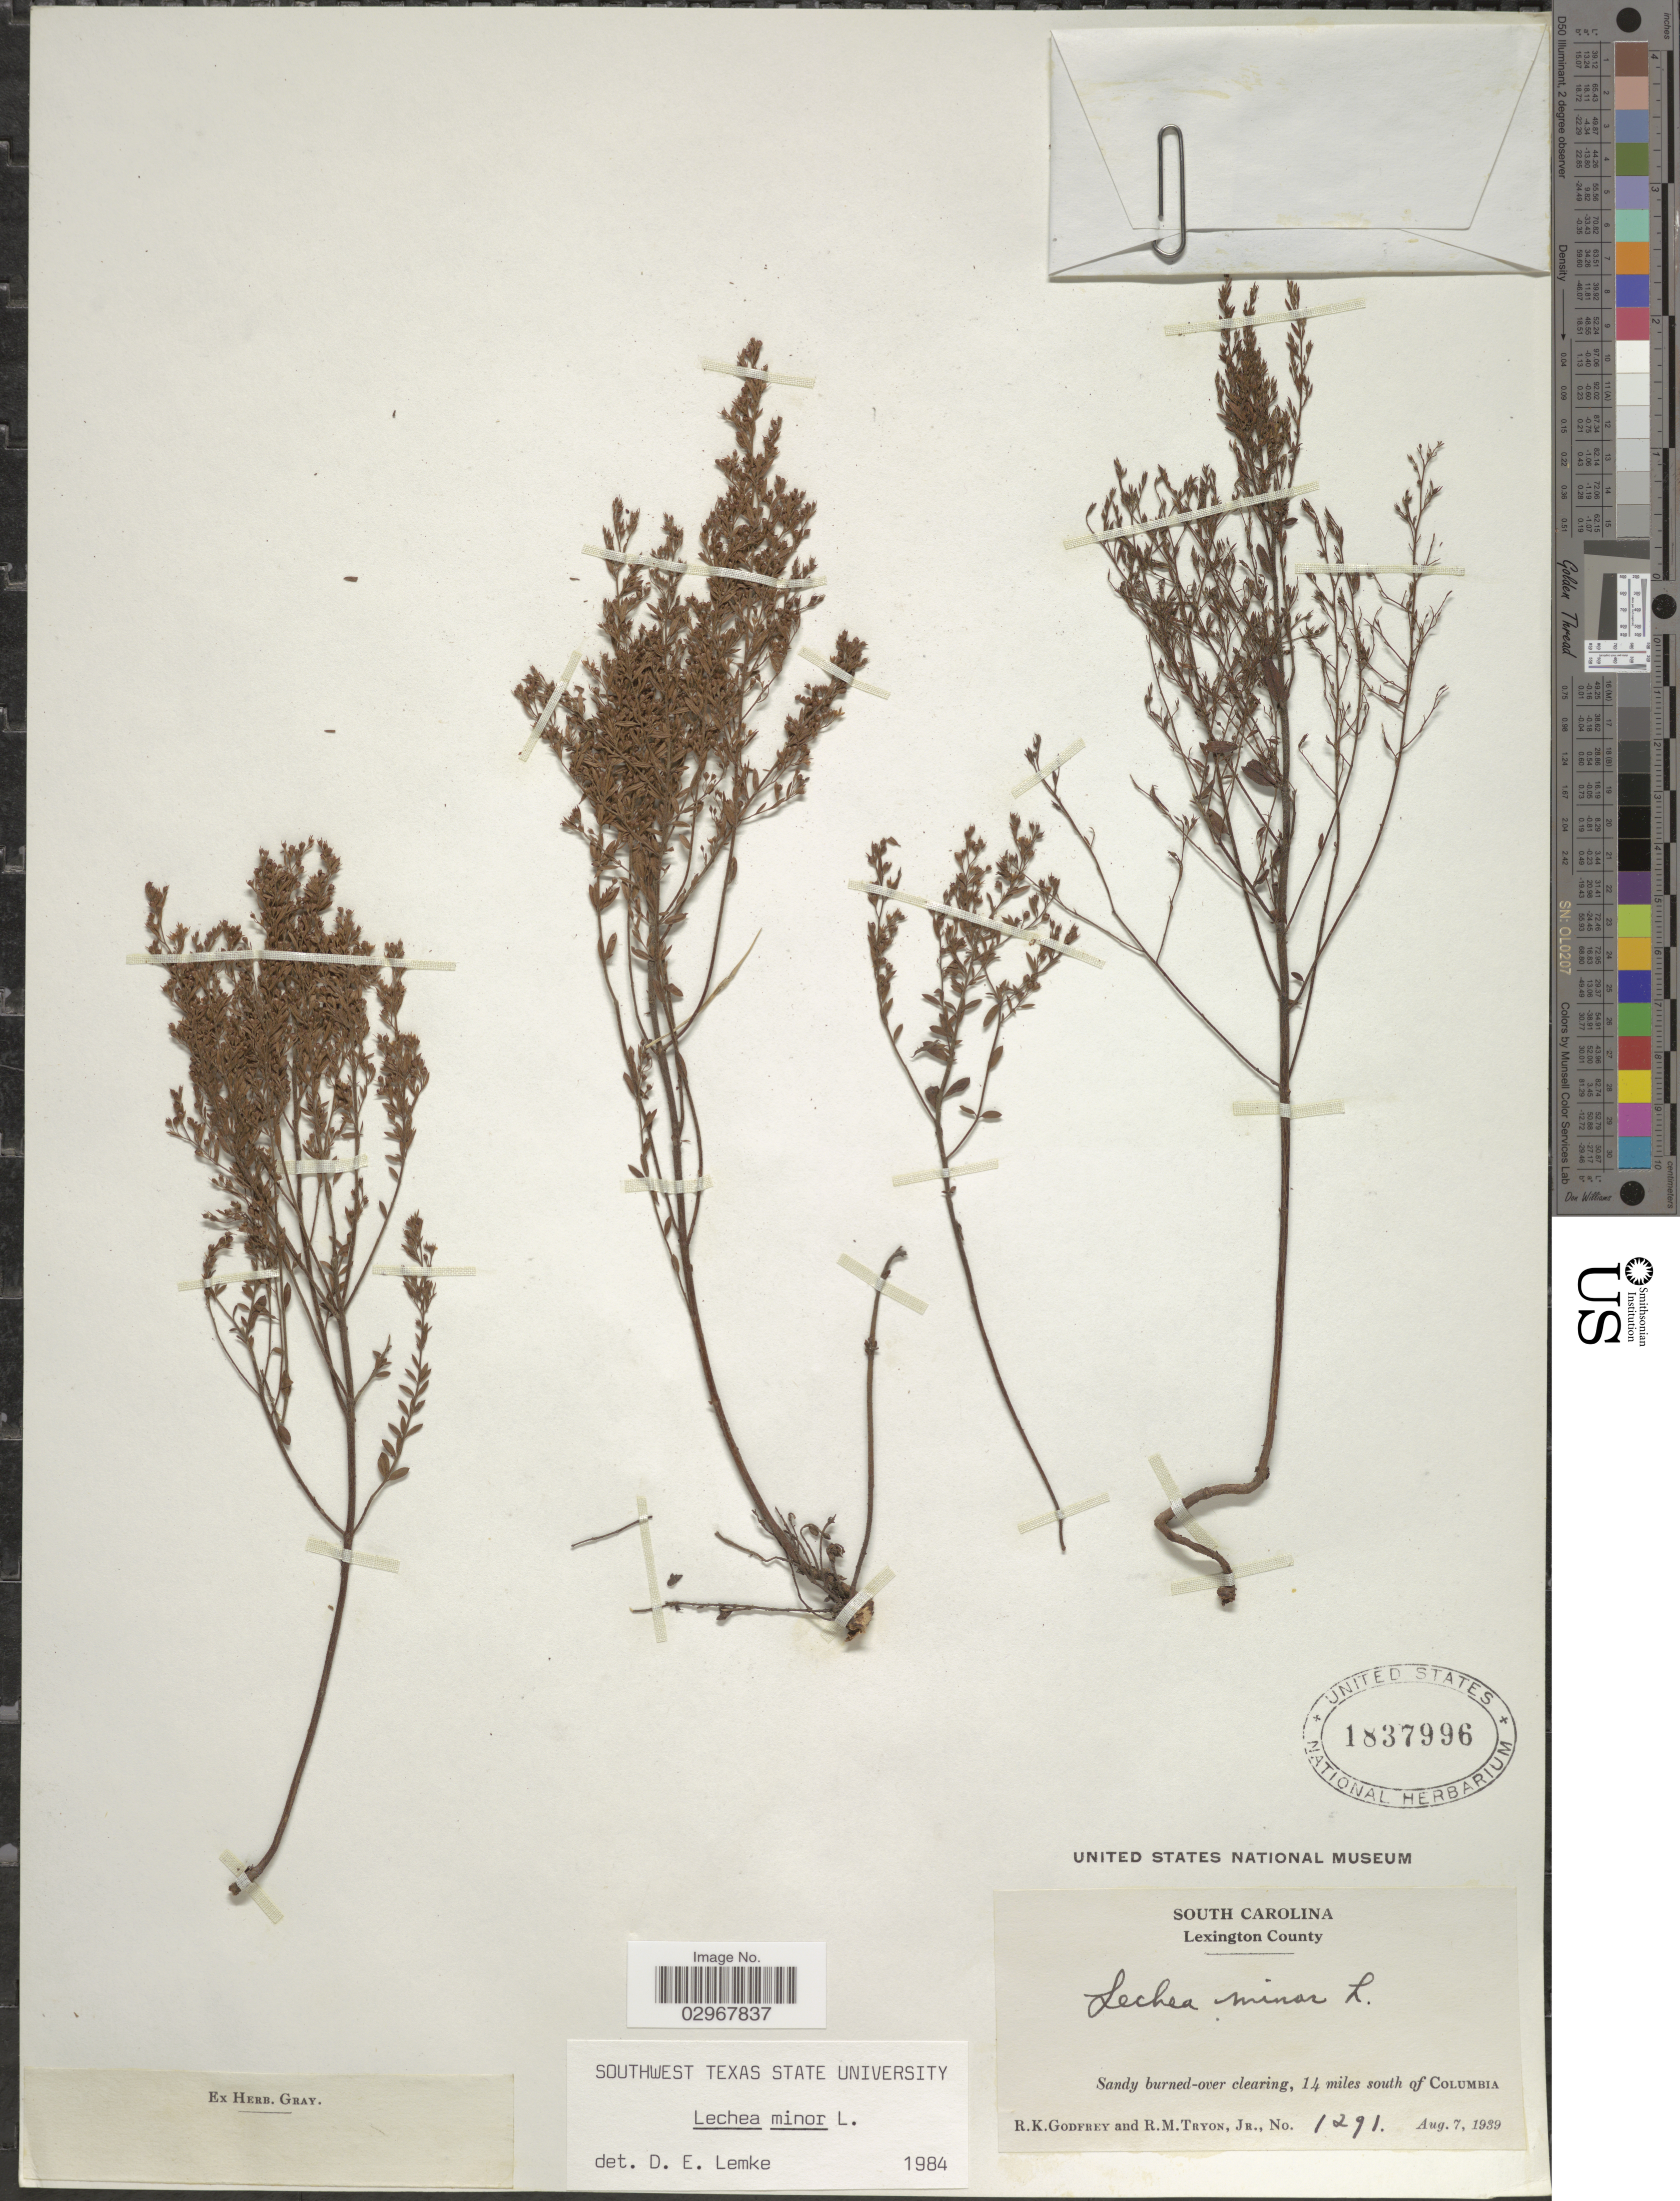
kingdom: Plantae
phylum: Tracheophyta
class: Magnoliopsida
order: Malvales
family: Cistaceae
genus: Lechea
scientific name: Lechea minor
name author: L.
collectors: R. K. Godfrey & R. Tryon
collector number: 1291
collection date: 1939-08-07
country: United States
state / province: South Carolina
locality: Lexington County. Sandy burned-over clearing, 14 miles south of Columbia.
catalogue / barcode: US 1837996